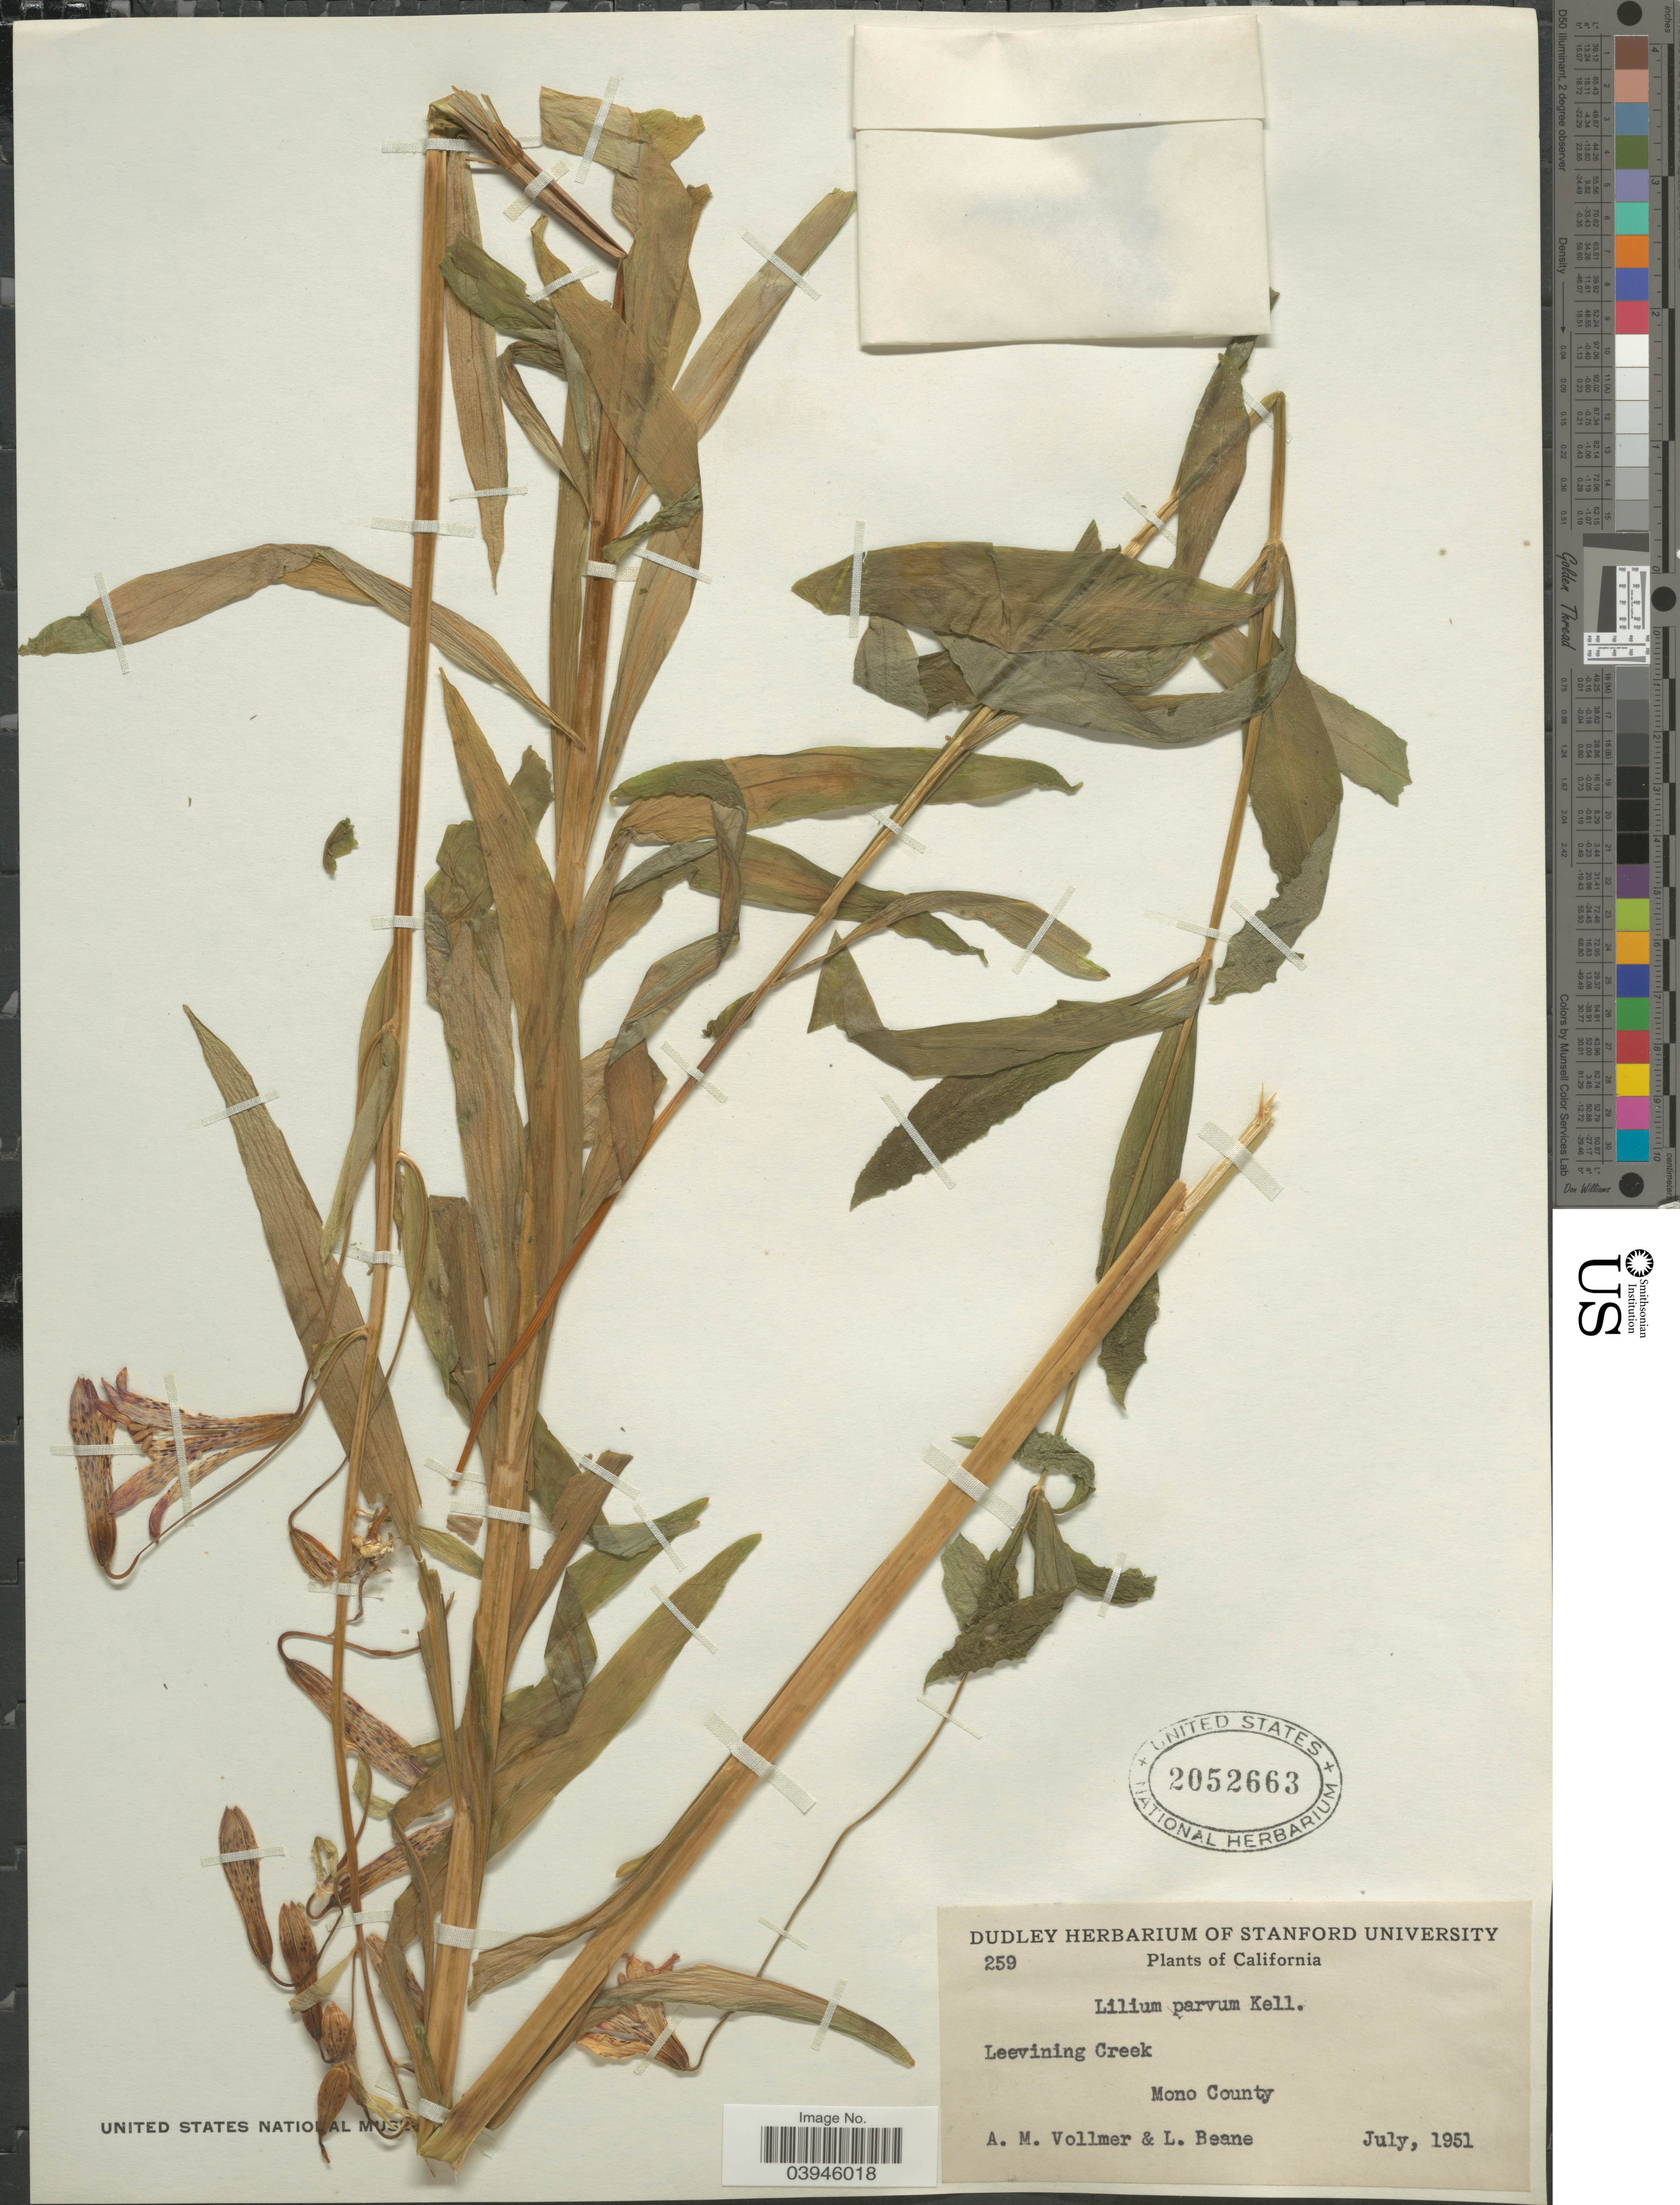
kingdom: Plantae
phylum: Tracheophyta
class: Liliopsida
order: Liliales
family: Liliaceae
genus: Lilium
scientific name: Lilium parvum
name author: Kellogg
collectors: A. Vollmer & L. Beane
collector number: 259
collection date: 1951-07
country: United States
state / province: California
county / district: Mono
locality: Leevining Creek. Mono County.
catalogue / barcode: US 2052663